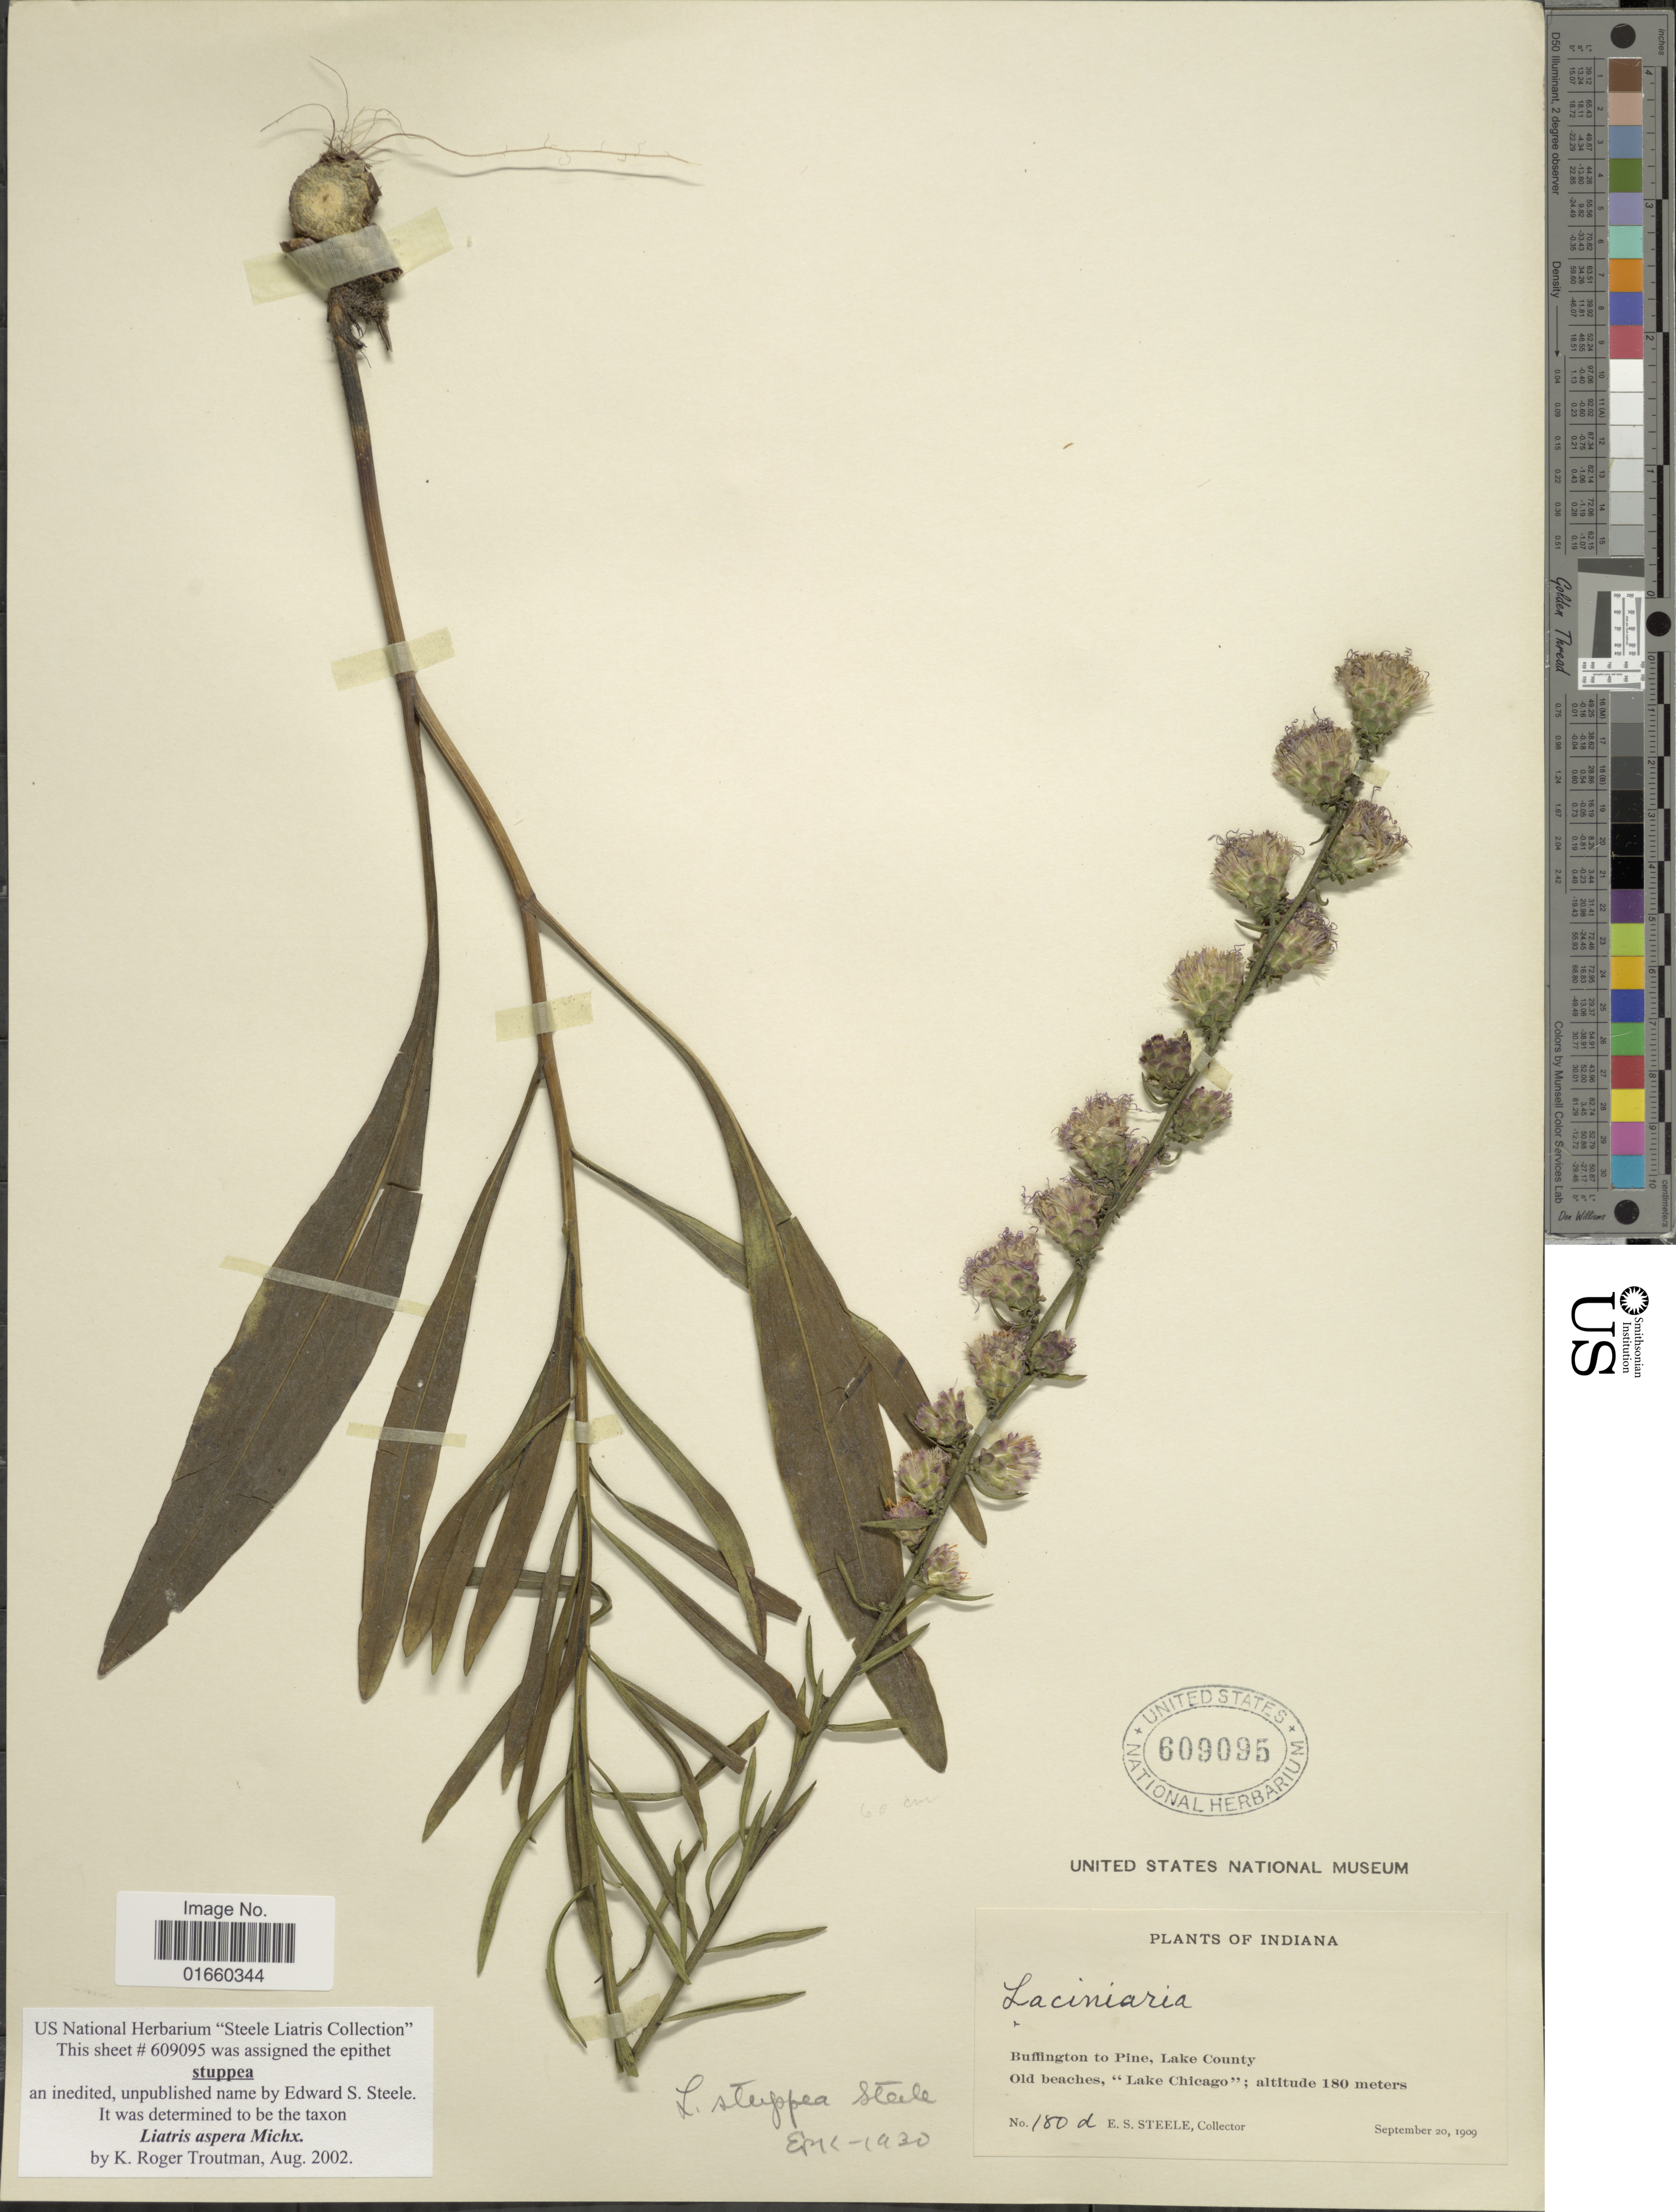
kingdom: Plantae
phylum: Tracheophyta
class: Magnoliopsida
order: Asterales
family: Asteraceae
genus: Liatris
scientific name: Liatris aspera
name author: Michx.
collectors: E. Steele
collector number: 180d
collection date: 1909-09-20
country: United States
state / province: Indiana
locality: Buffington to Pine, Lake County, Old beaches, "Lake Chicago"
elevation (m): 180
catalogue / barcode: US 609095